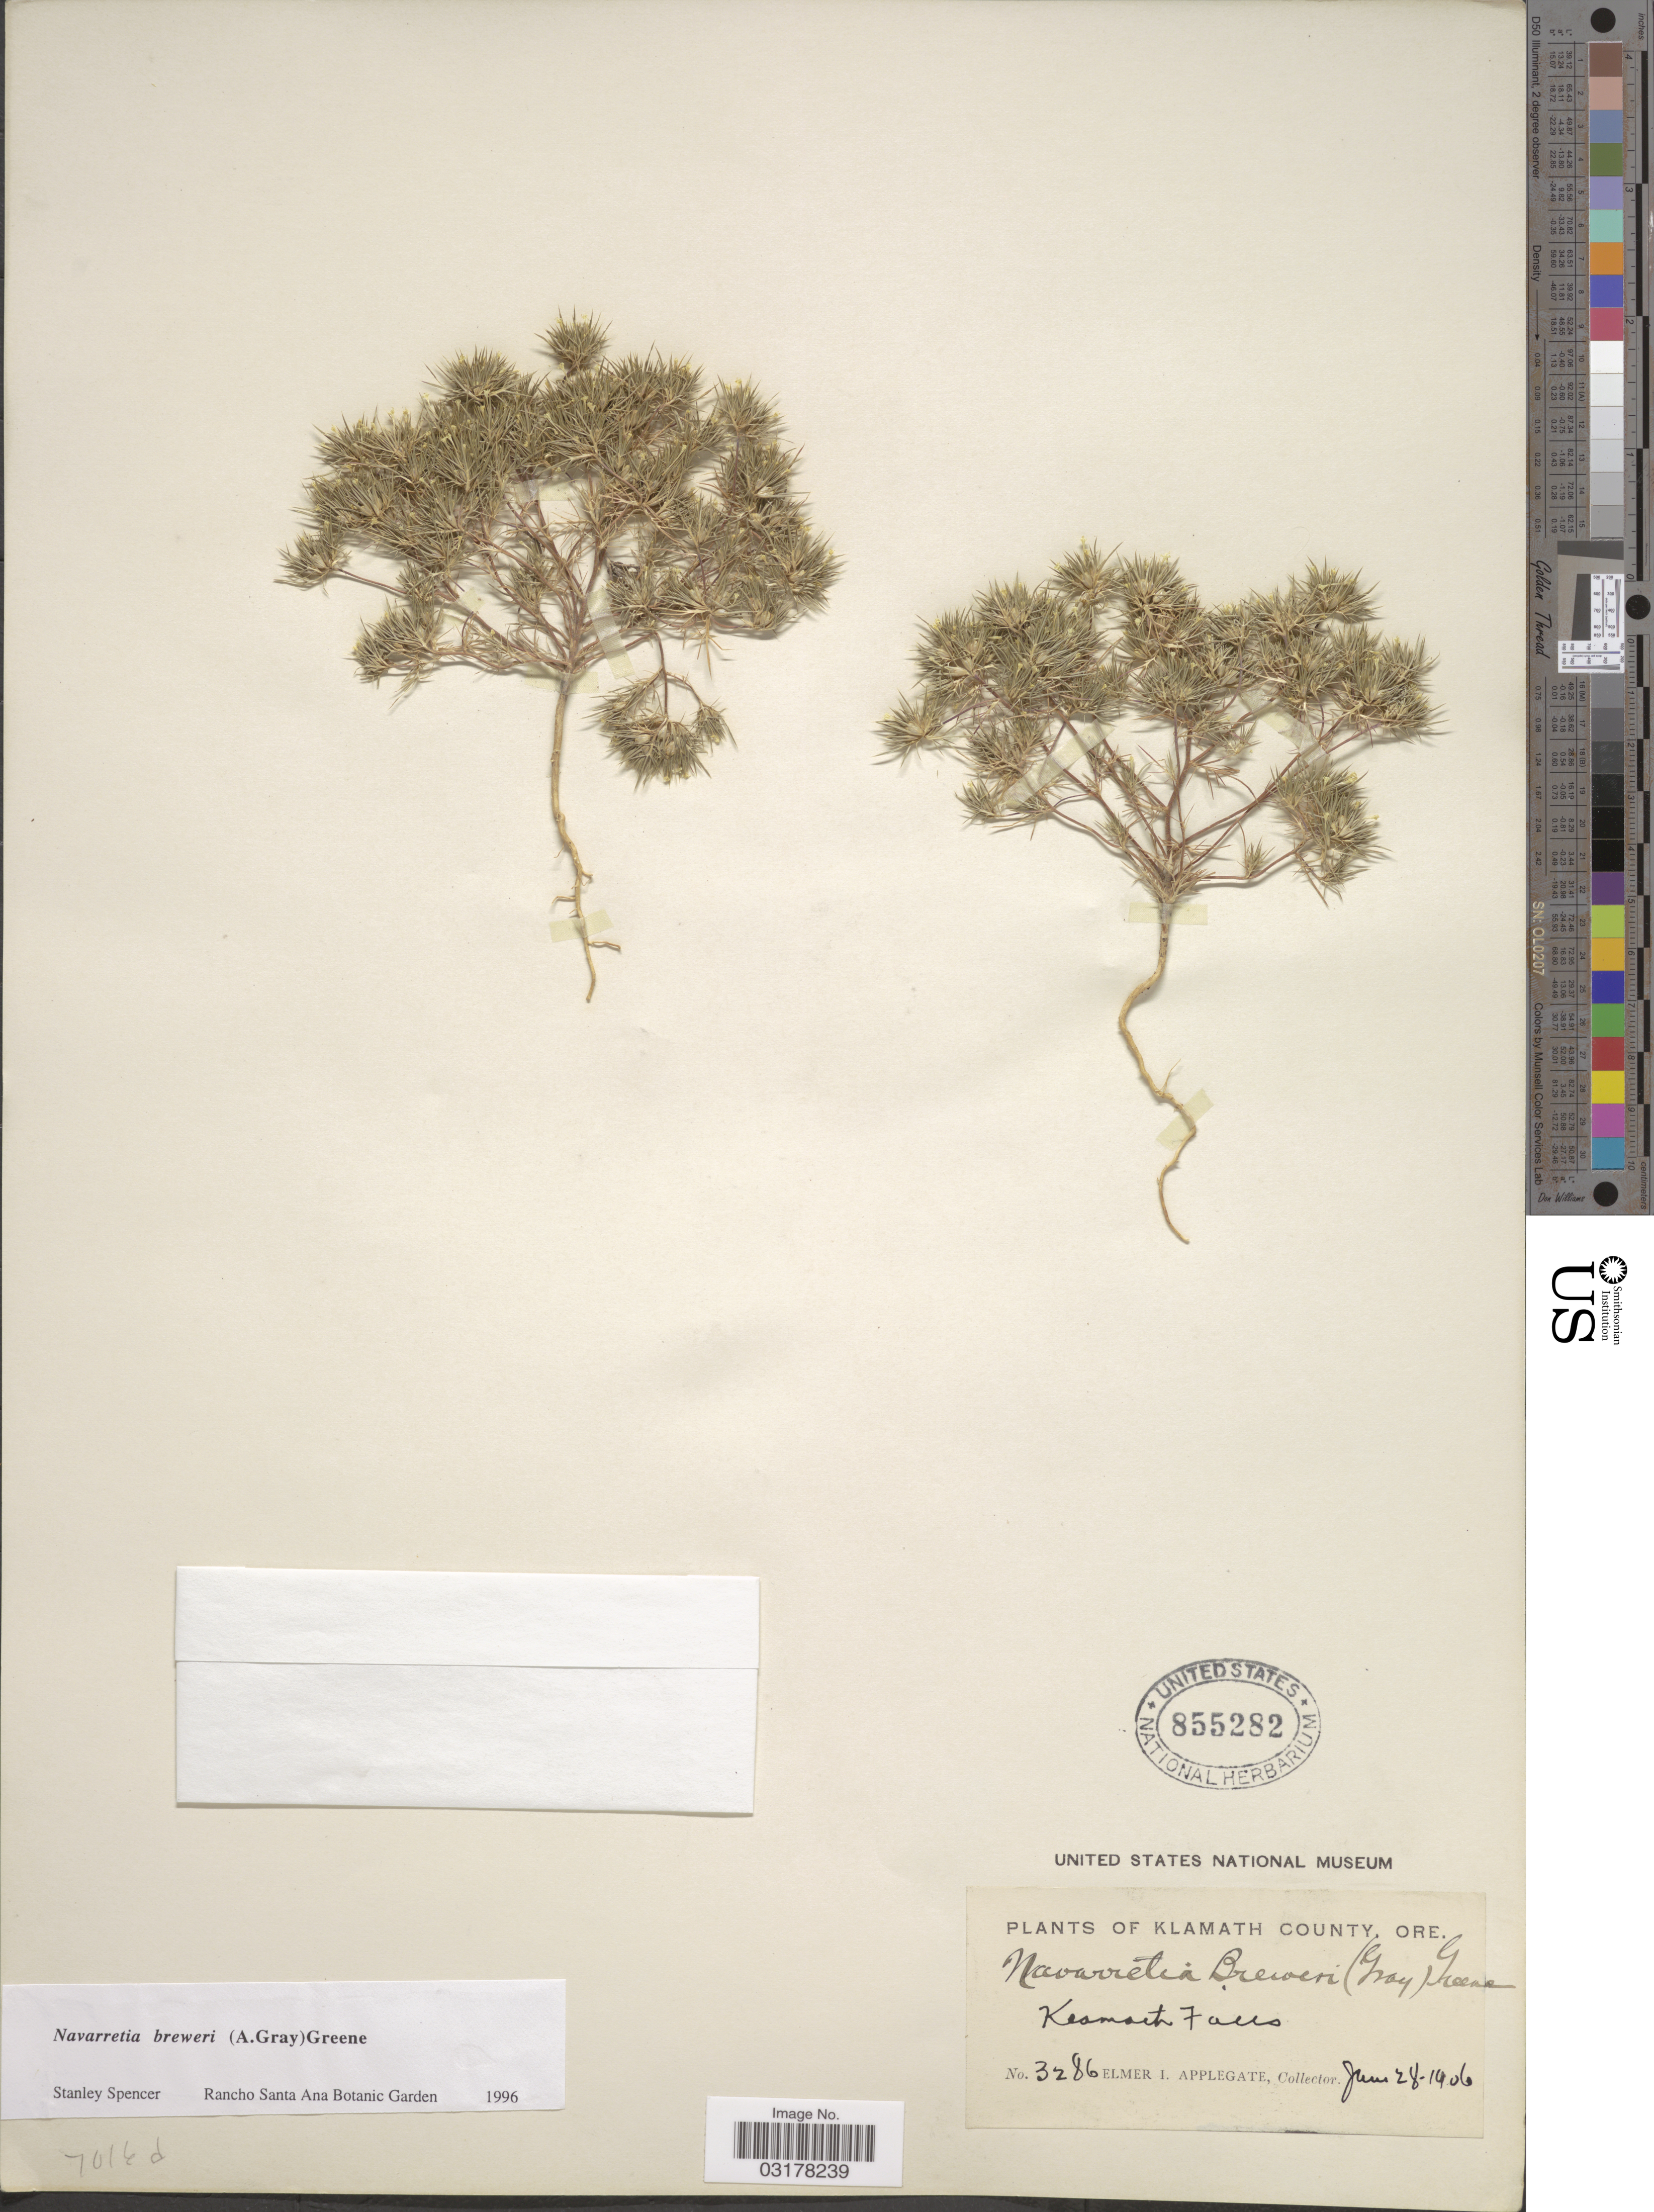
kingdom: Plantae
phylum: Tracheophyta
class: Magnoliopsida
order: Ericales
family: Polemoniaceae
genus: Navarretia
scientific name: Navarretia breweri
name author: (A. Gray) Greene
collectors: E. I. Applegate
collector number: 3286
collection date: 1906-06-28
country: United States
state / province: Oregon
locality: Klamath County. Klamath Falls.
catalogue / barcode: US 855282